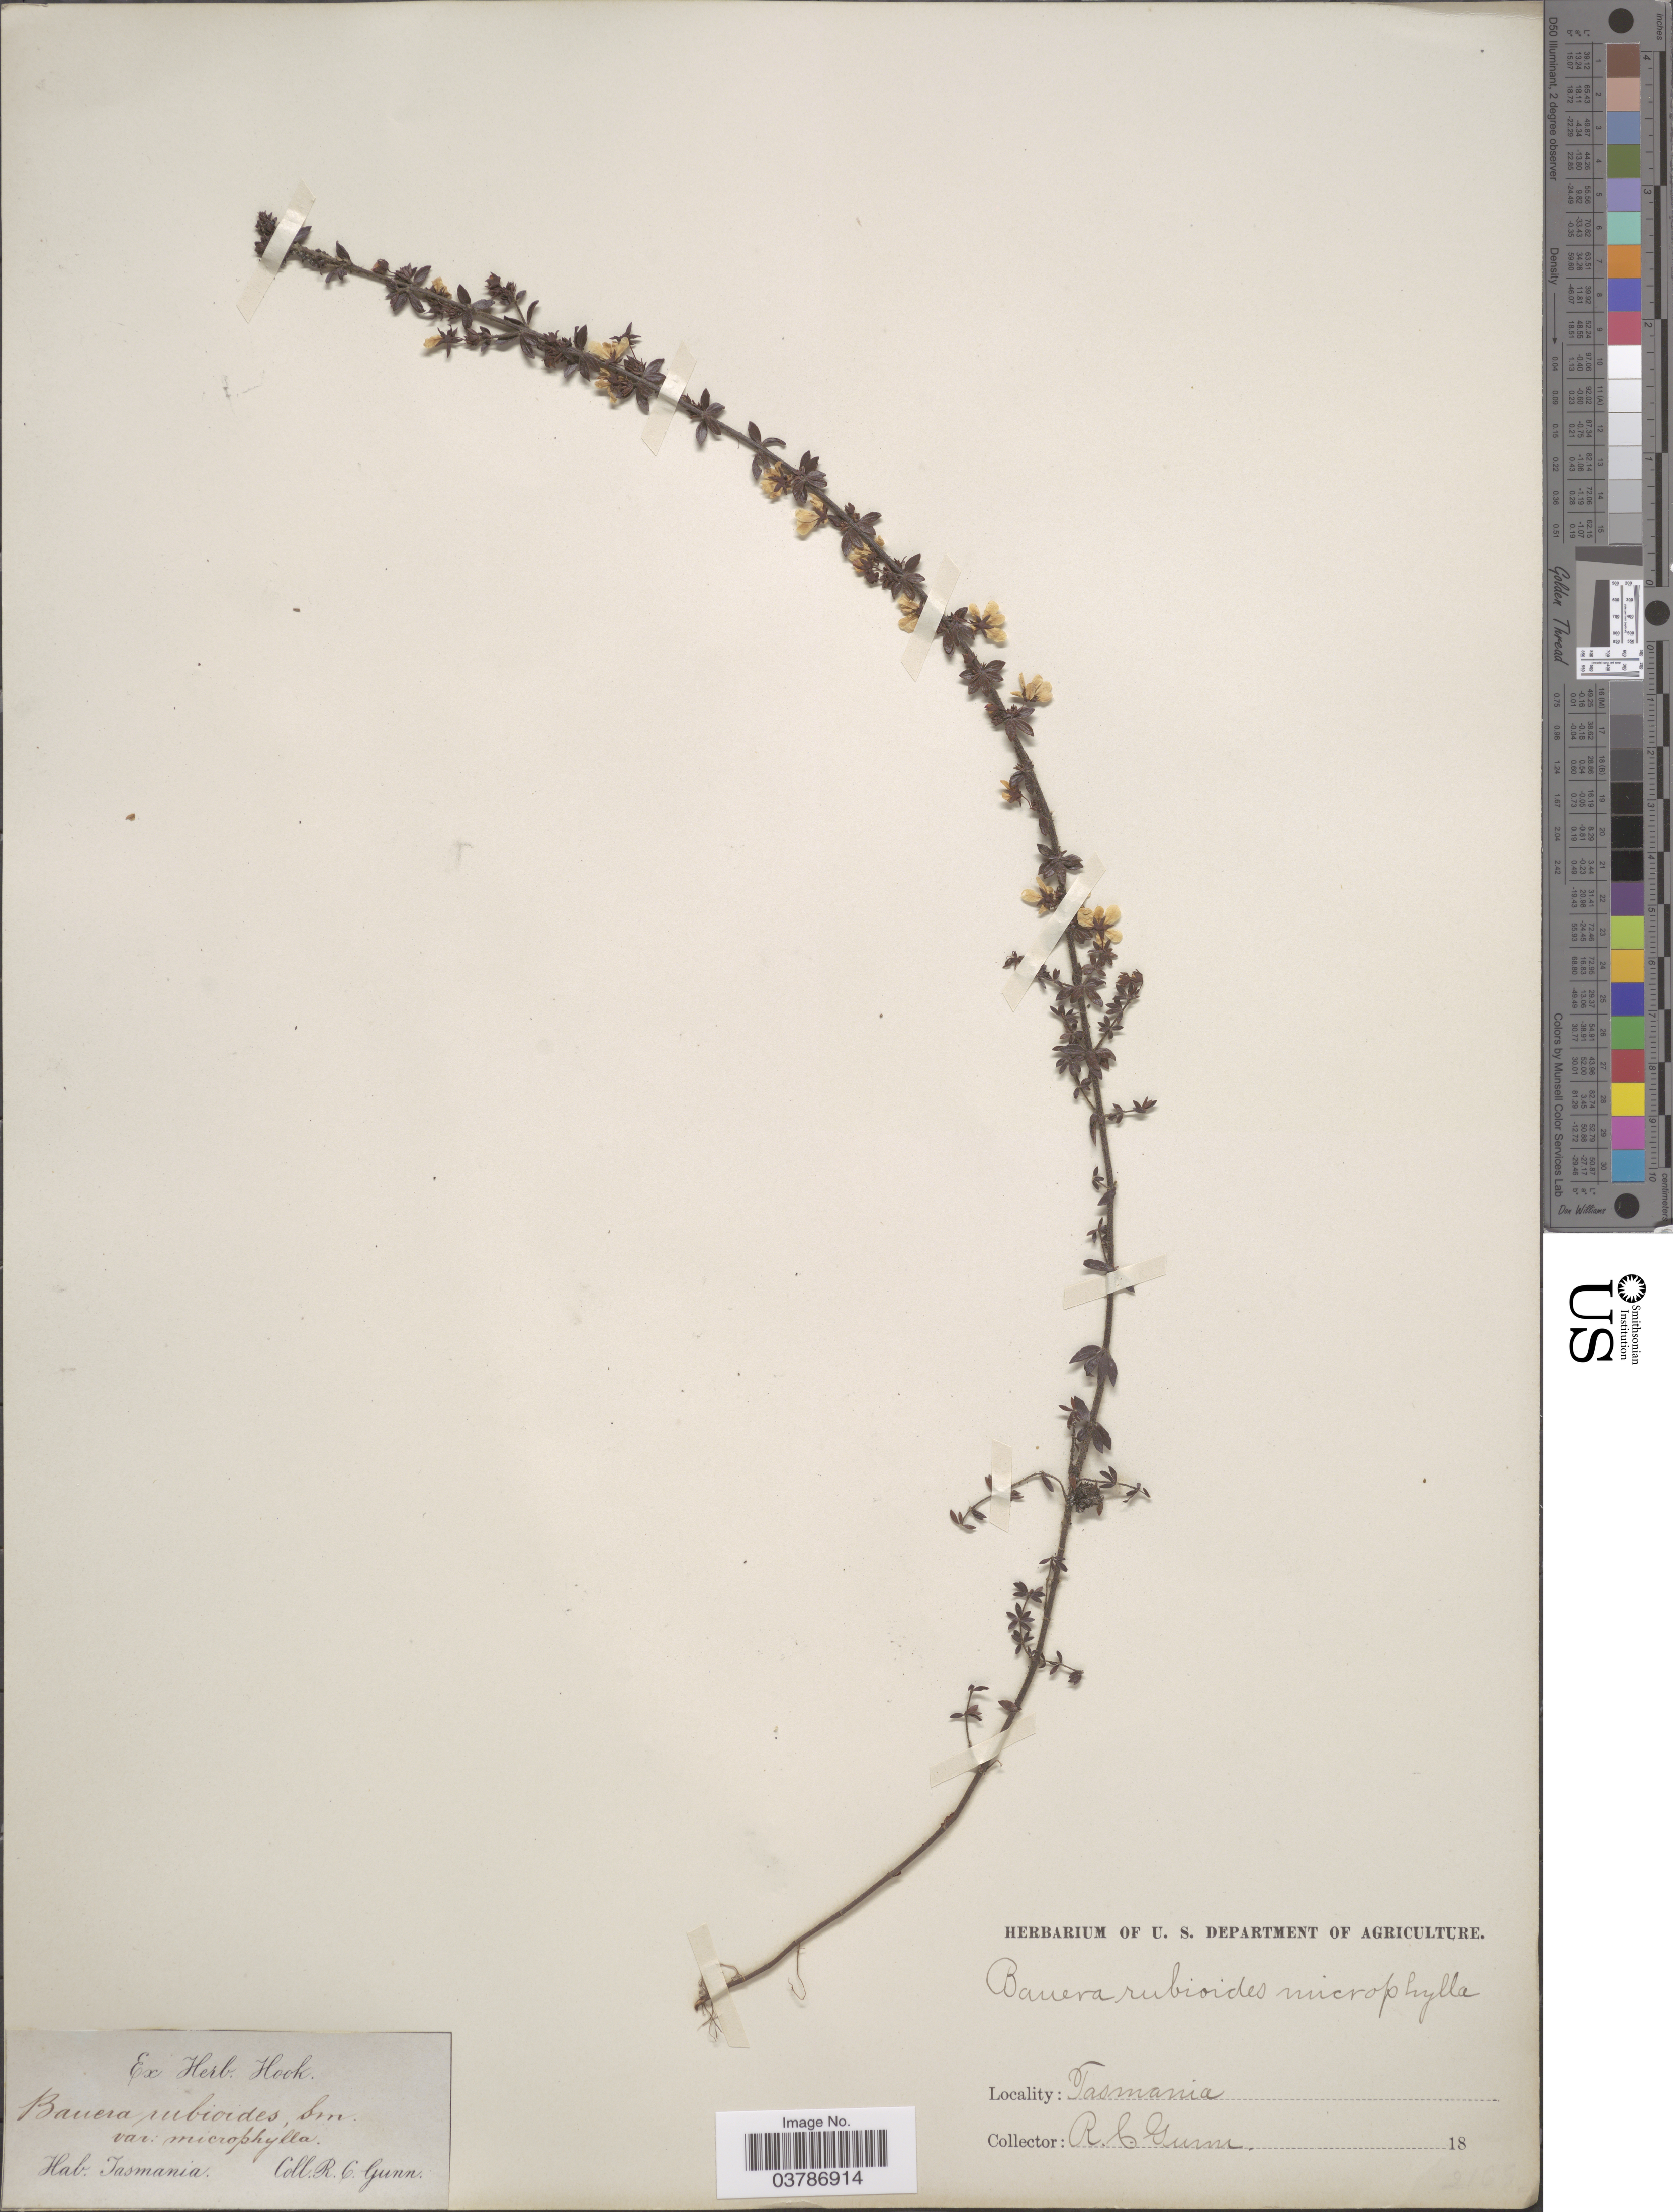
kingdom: Plantae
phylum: Tracheophyta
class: Magnoliopsida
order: Oxalidales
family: Cunoniaceae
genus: Bauera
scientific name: Bauera rubioides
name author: Andrews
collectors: R. Gunn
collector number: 2165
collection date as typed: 18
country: Australia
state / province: Tasmania